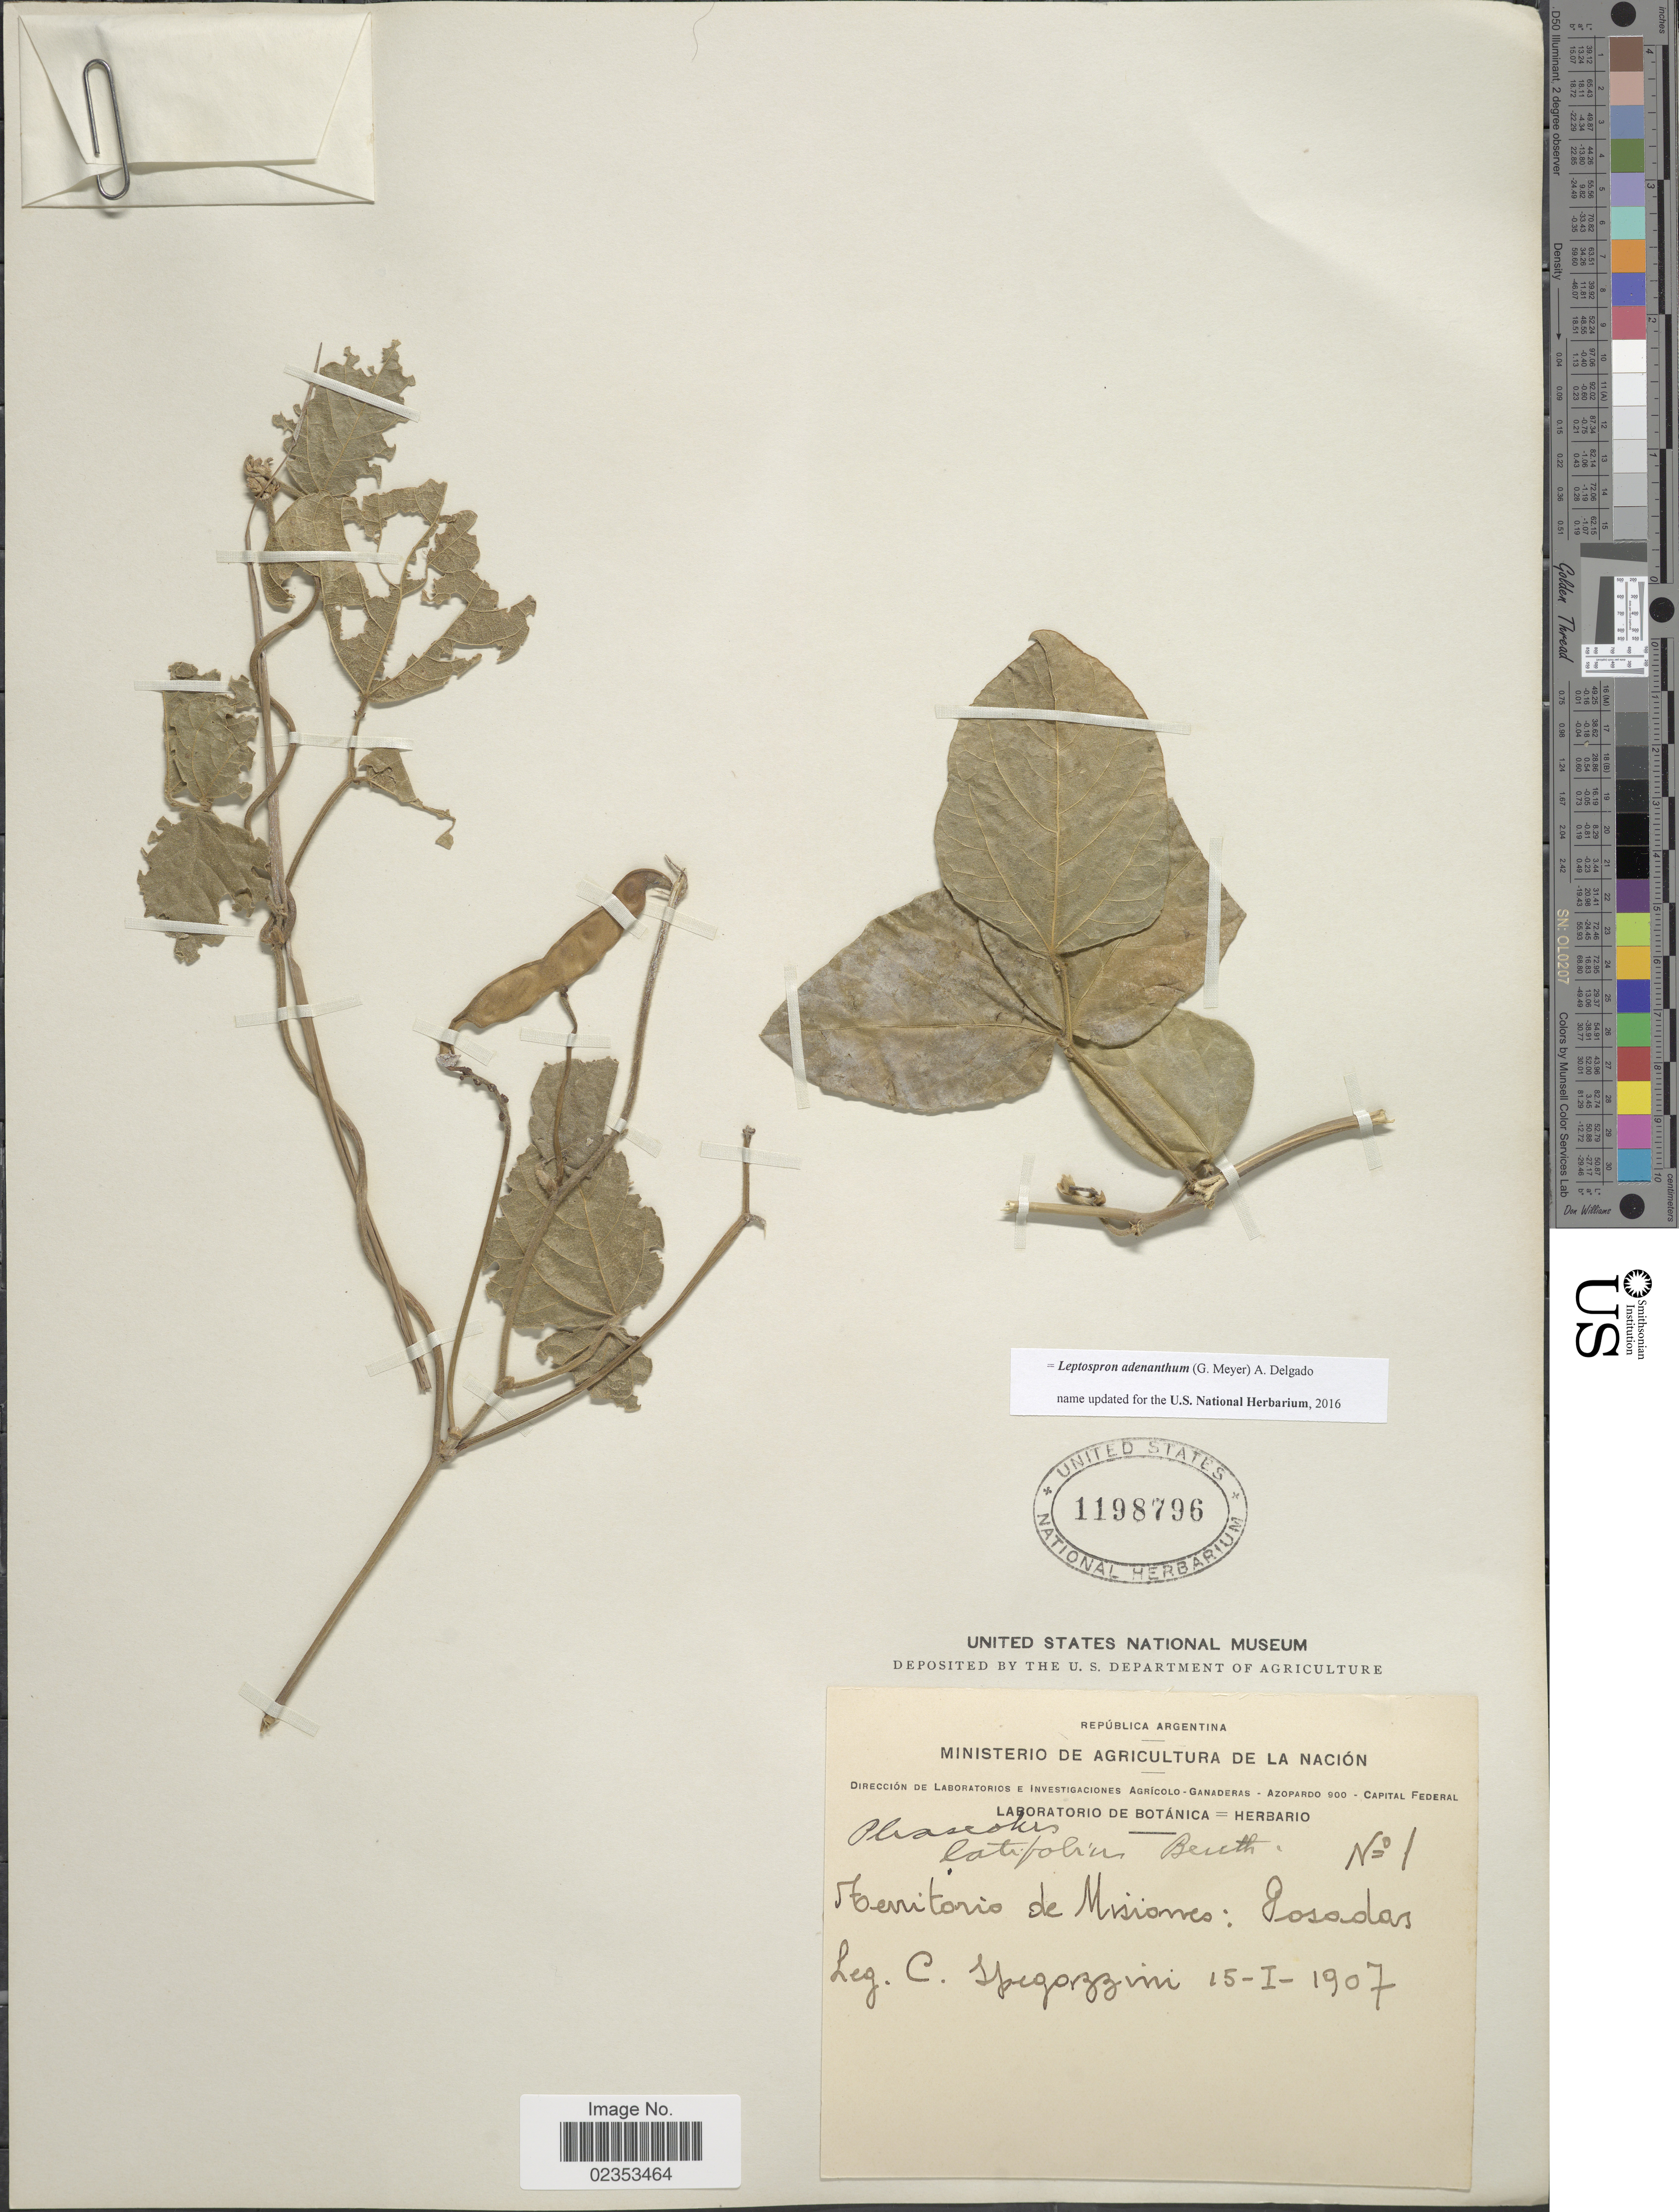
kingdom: Plantae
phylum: Tracheophyta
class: Magnoliopsida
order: Fabales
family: Fabaceae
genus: Leptospron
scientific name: Leptospron adenanthum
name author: (G. Mey.) A. Delgado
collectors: C. L. Spegazzini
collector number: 1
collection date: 1907-01-15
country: Argentina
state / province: Misiones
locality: Republica Argentina, Territorio de Misiones: Posadas.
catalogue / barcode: US 1198796